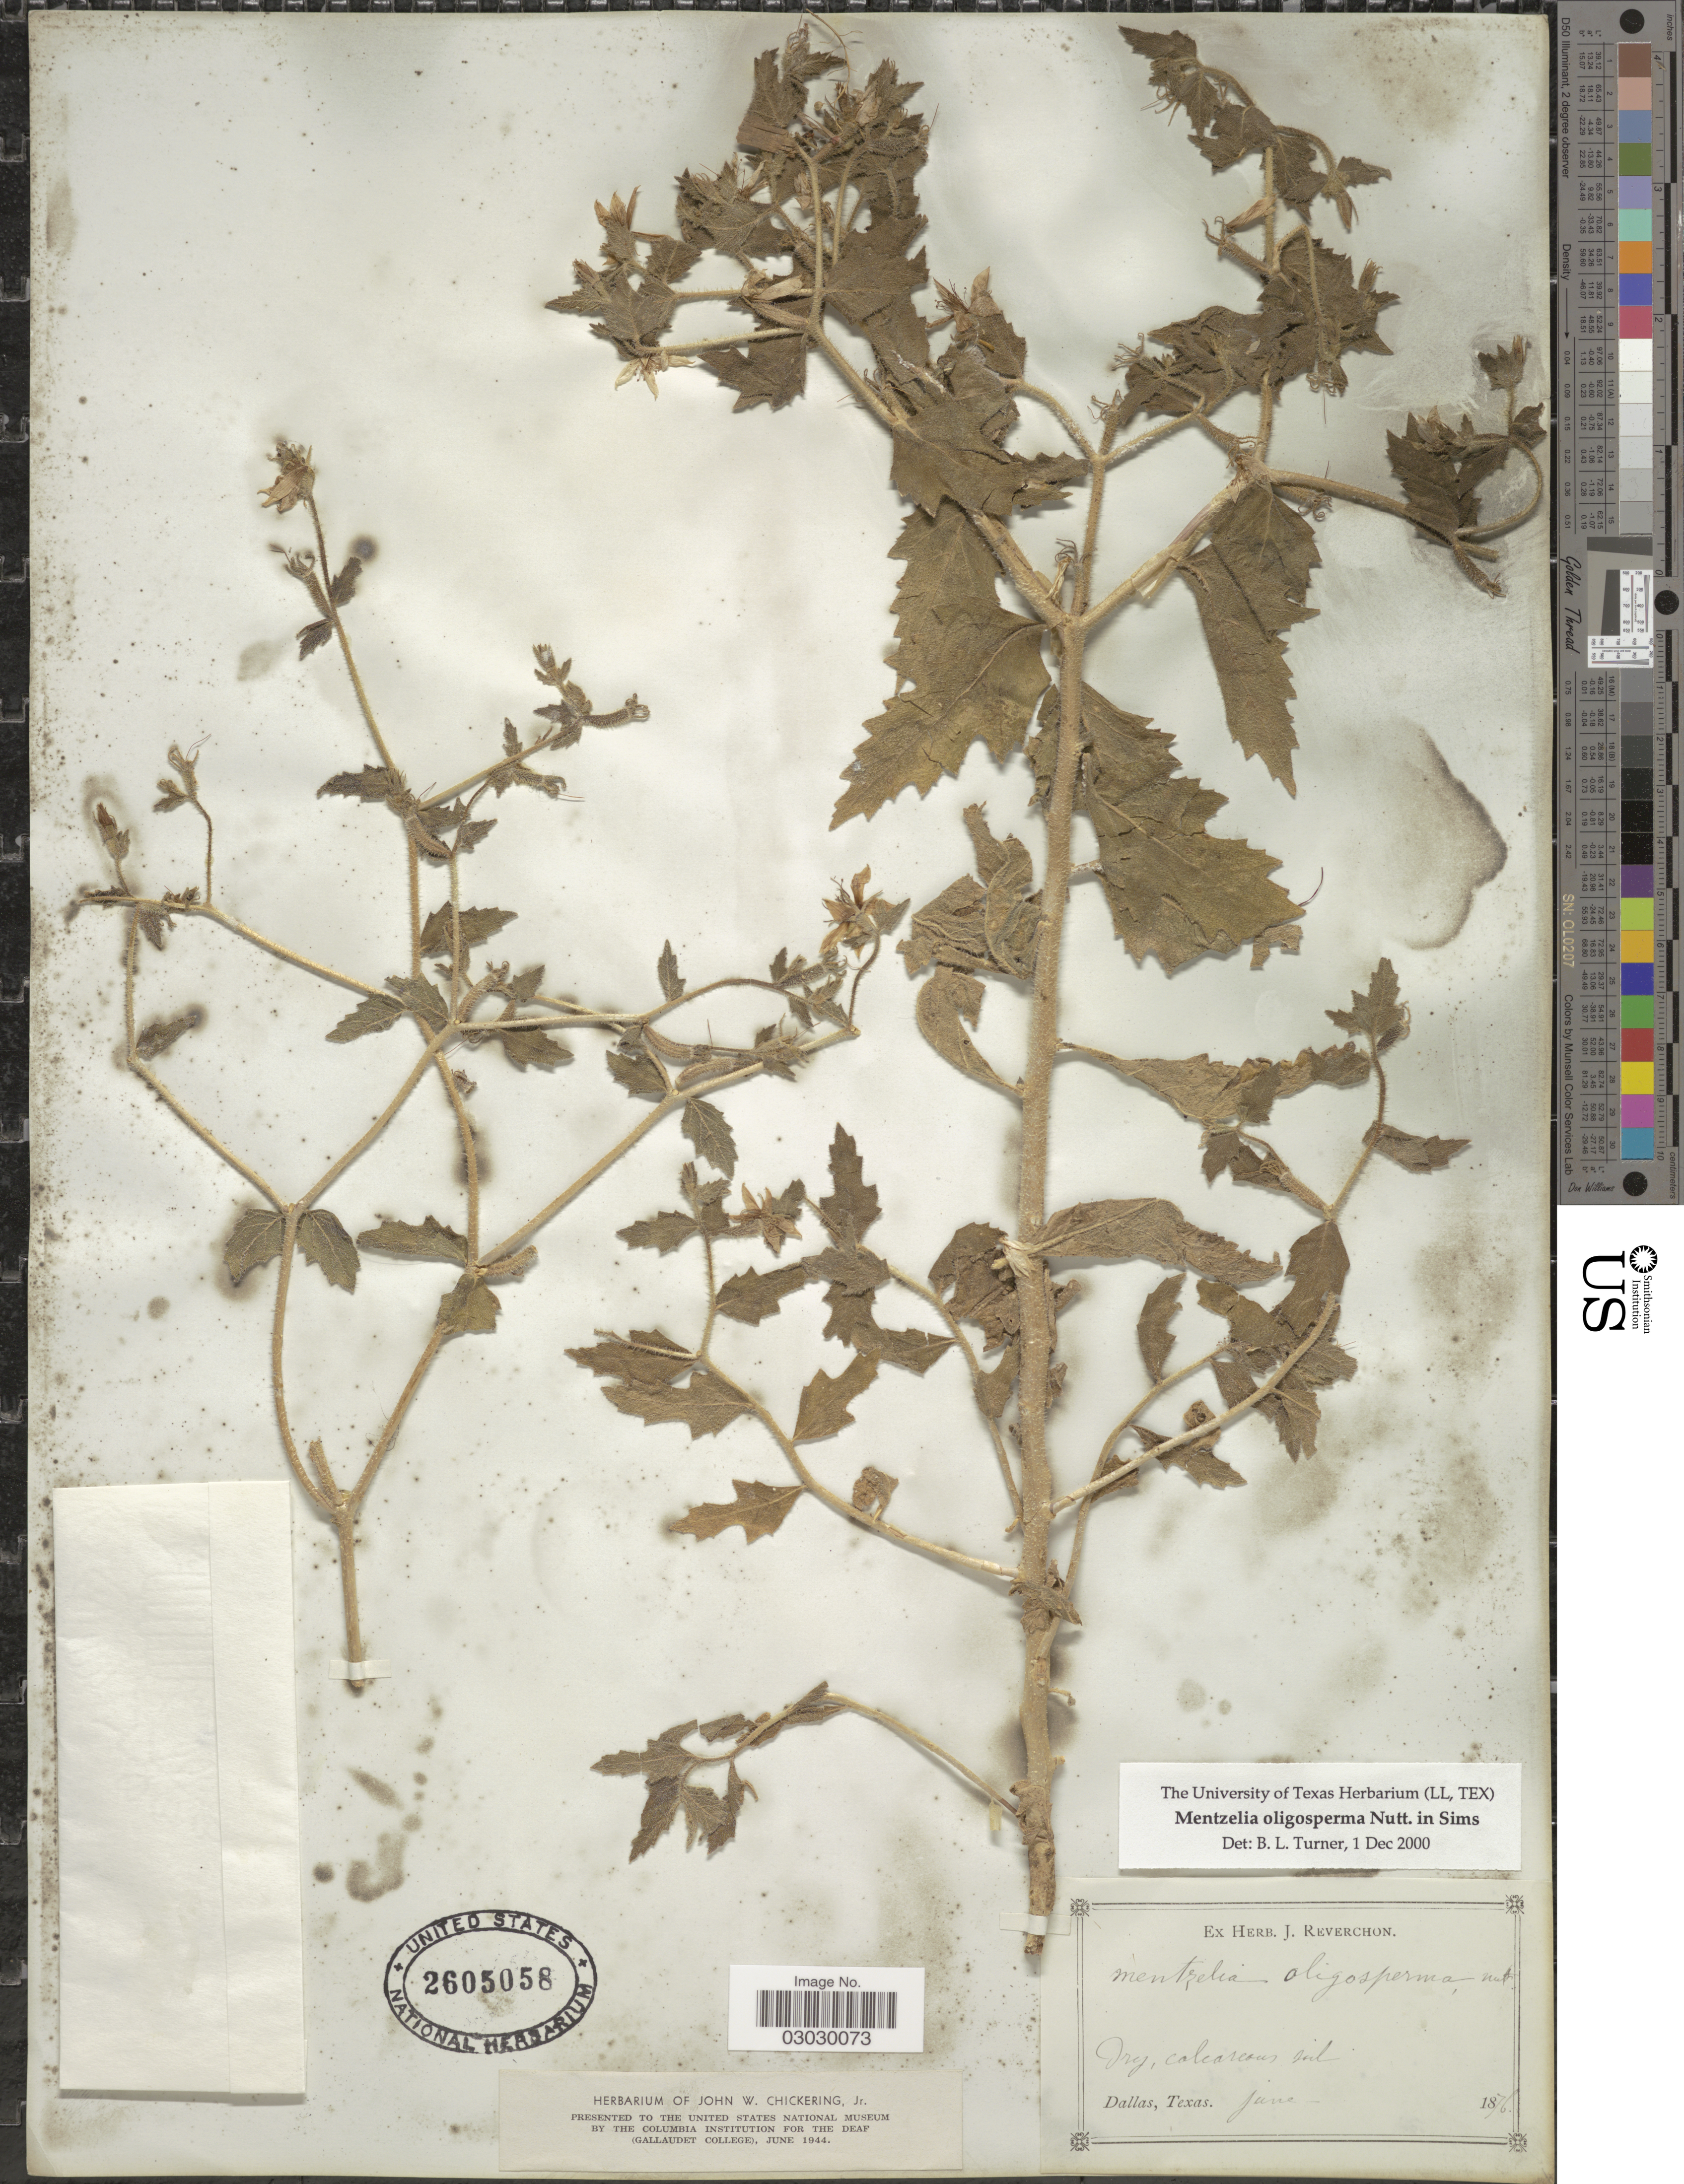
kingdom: Plantae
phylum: Tracheophyta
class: Magnoliopsida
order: Cornales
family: Loasaceae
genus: Mentzelia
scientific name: Mentzelia oligosperma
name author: Nutt. ex Sims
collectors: ex herb. J. Reverchon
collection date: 1876-06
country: United States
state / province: Texas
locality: Dallas.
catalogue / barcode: US 2605058